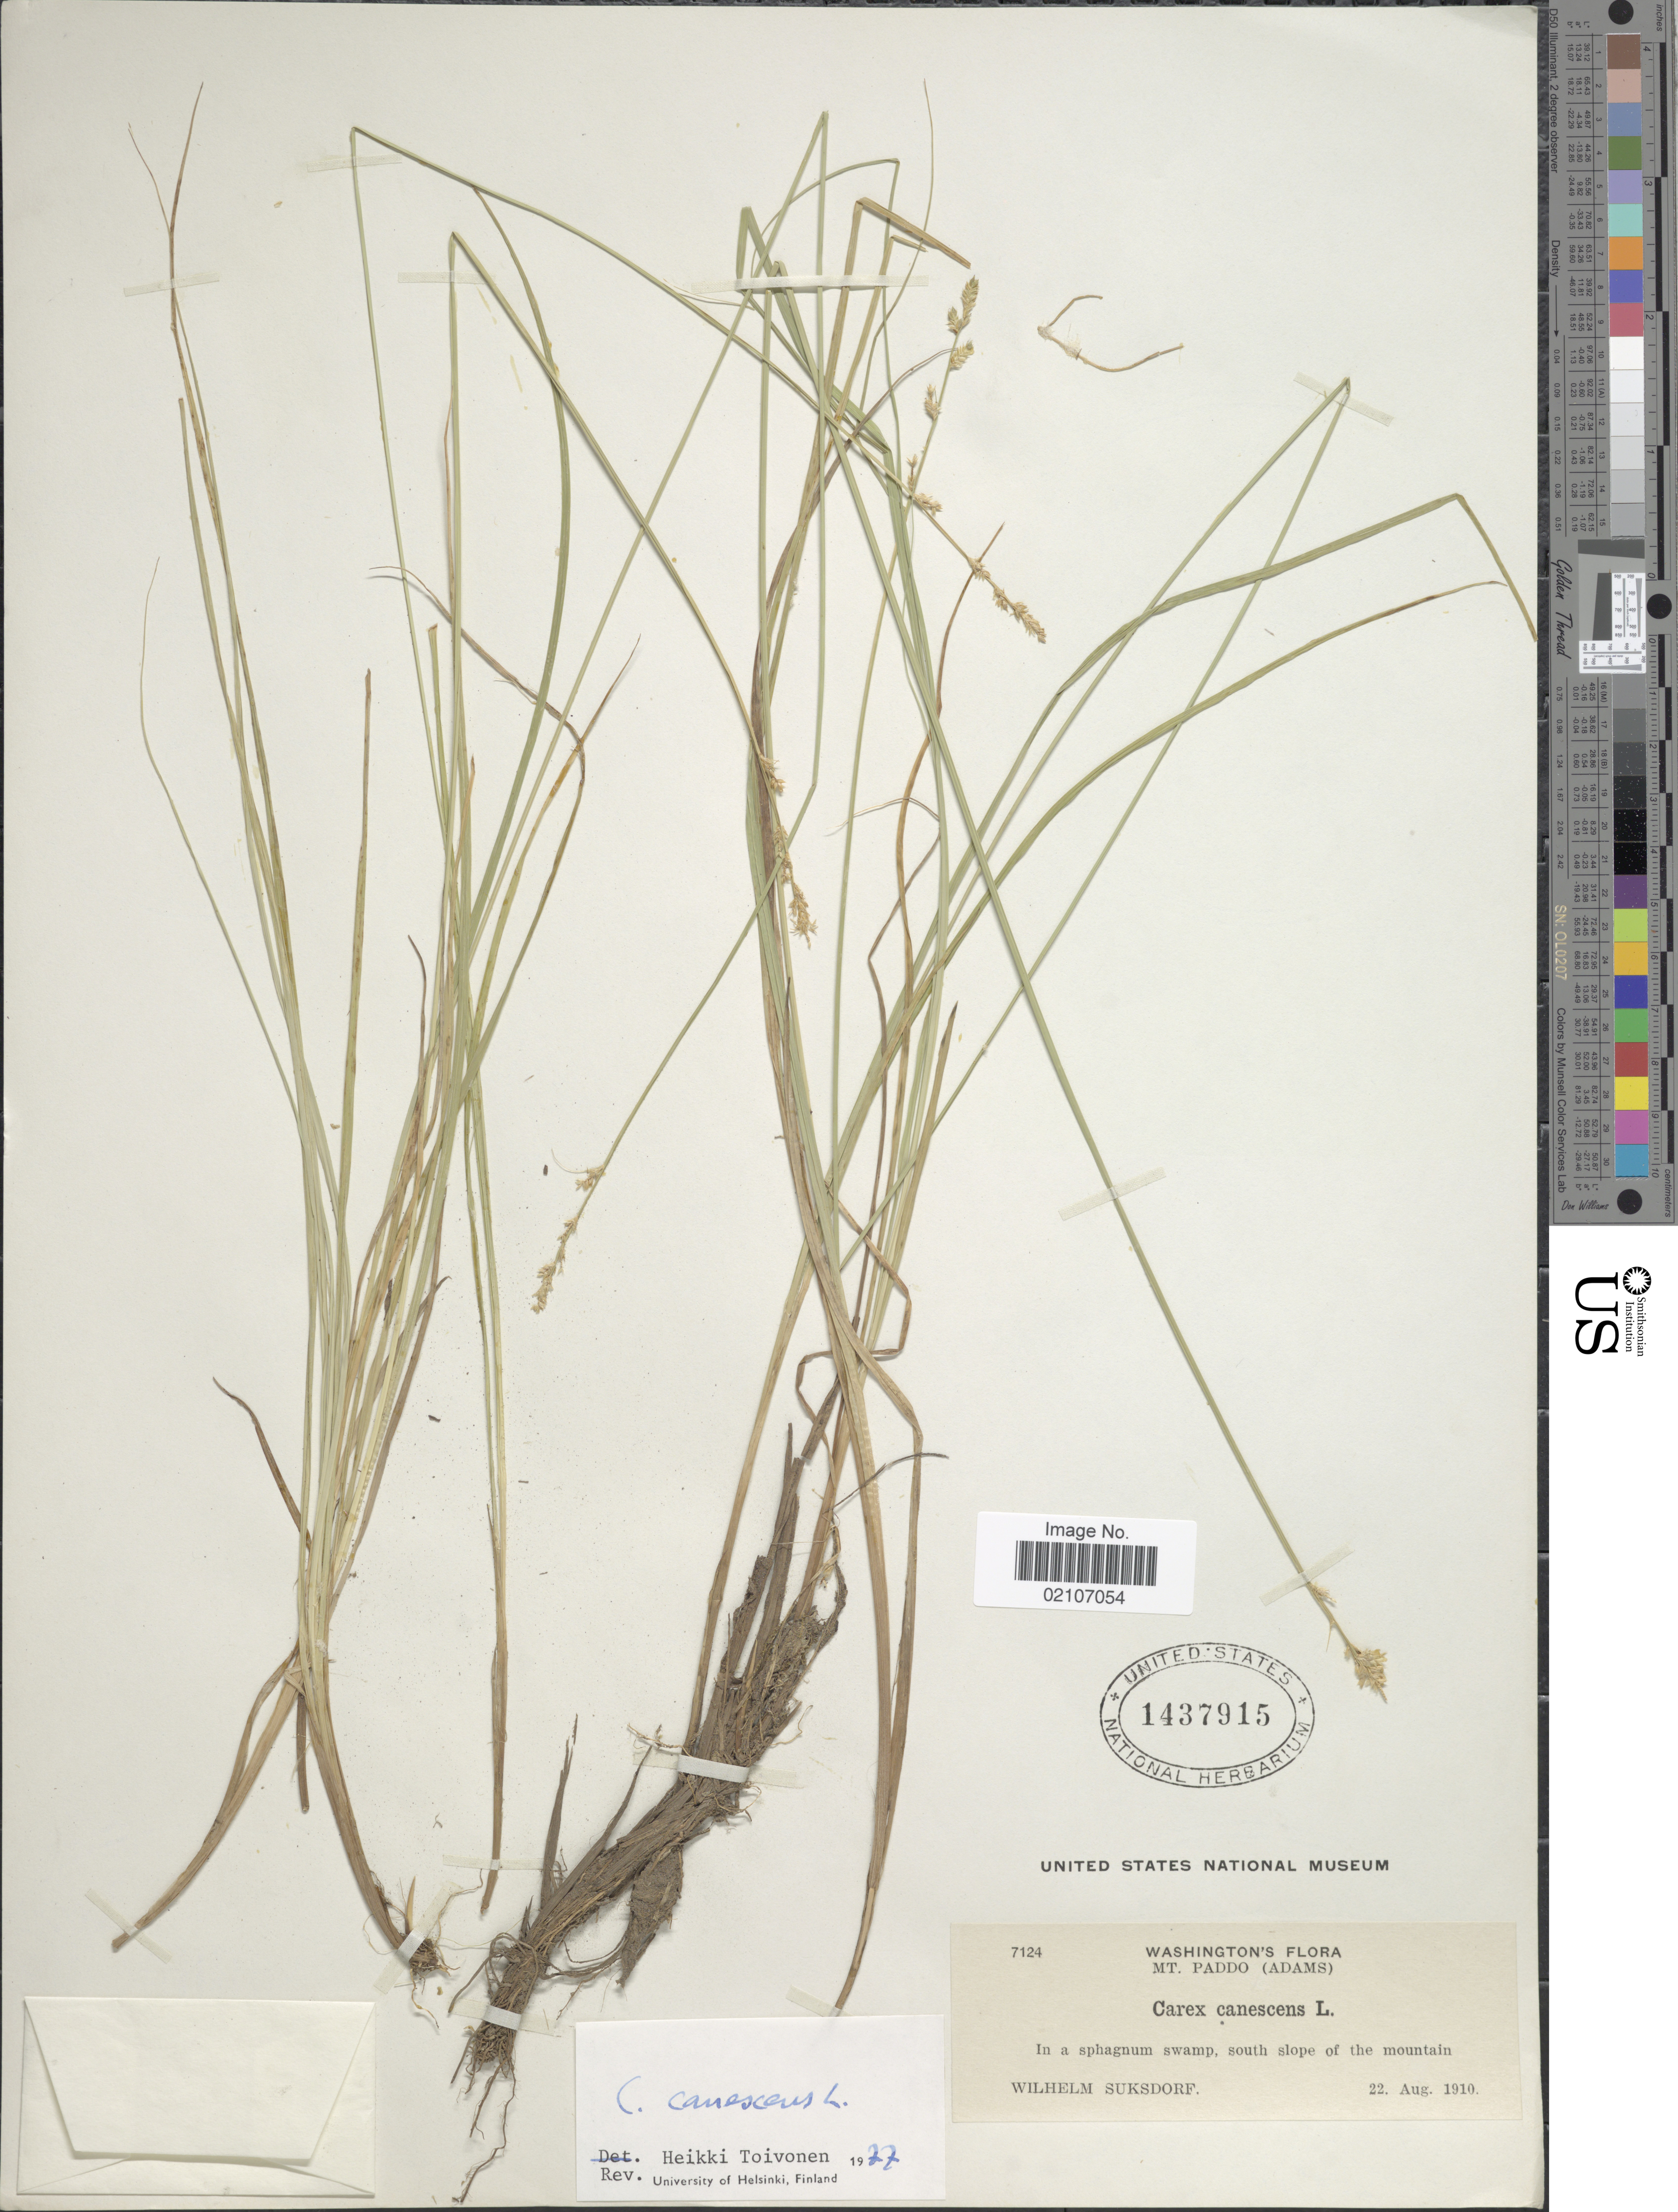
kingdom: Plantae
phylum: Tracheophyta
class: Liliopsida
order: Poales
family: Cyperaceae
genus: Carex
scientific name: Carex canescens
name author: L.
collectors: W. N. Suksdorf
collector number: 7124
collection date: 1910-08-22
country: United States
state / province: Washington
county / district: Skamania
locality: Mt. Paddo (Adams) south slope of the mountain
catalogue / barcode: US 1437915